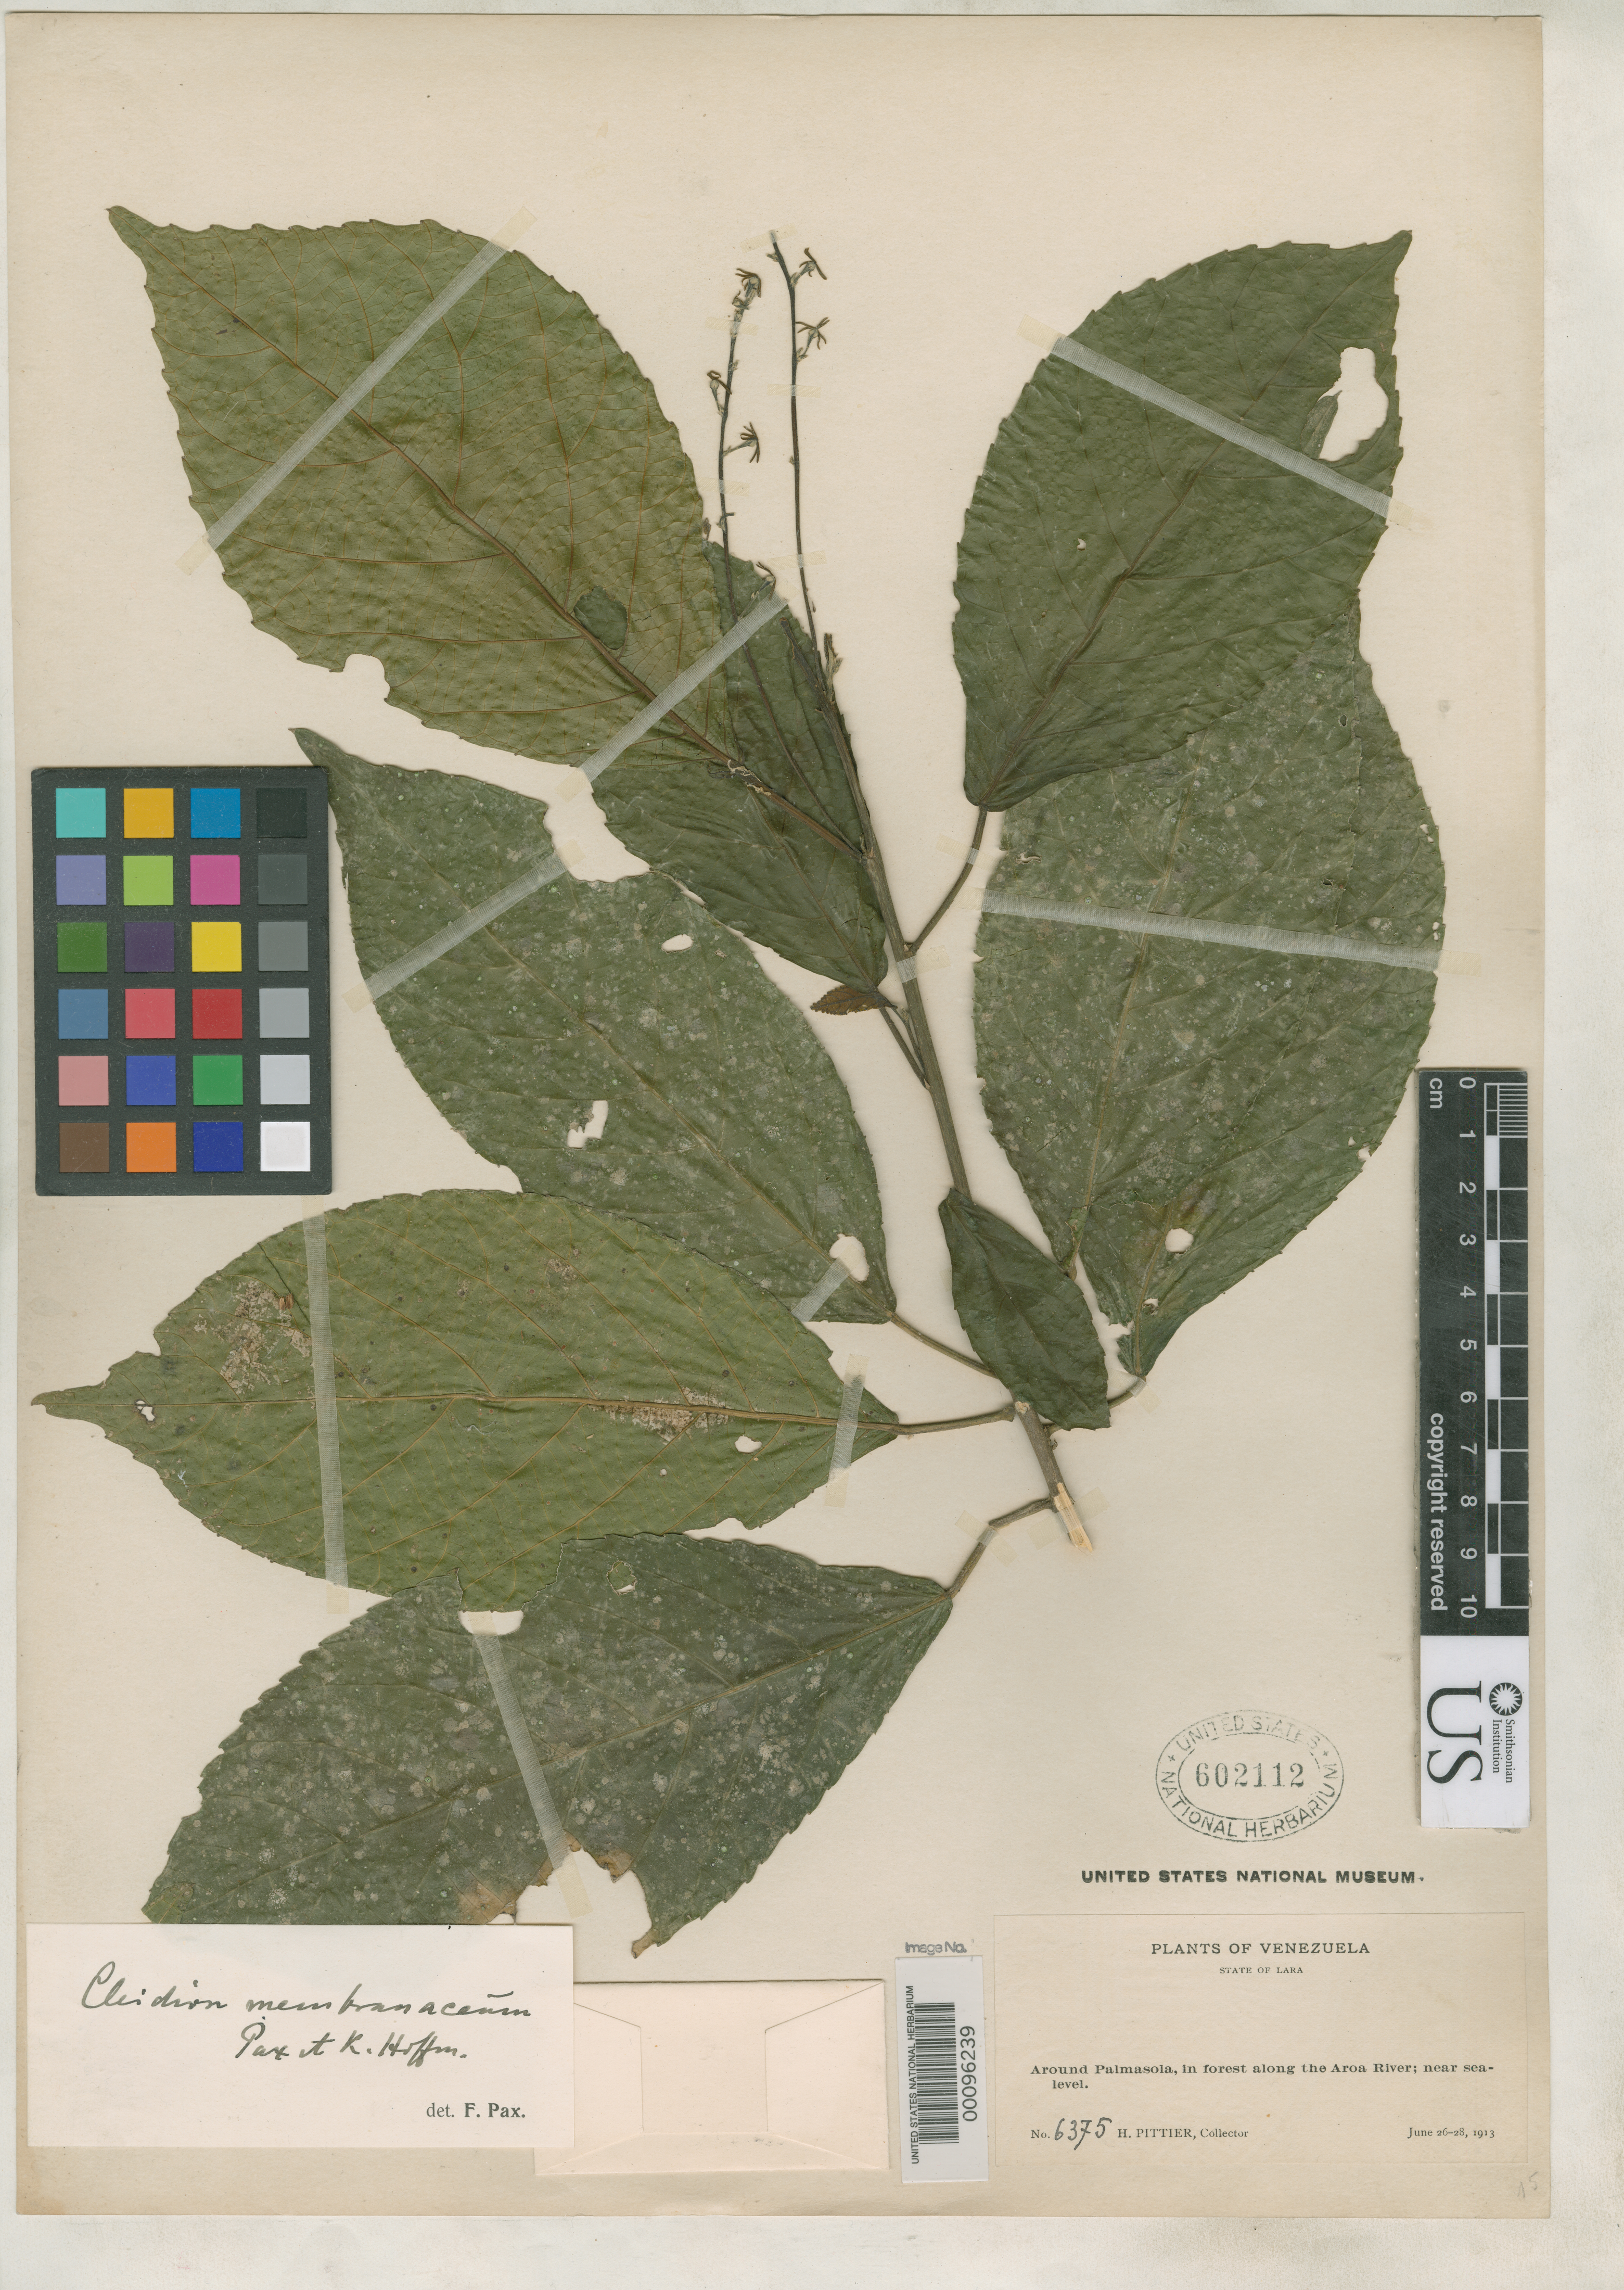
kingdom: Plantae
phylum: Tracheophyta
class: Magnoliopsida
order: Malpighiales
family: Euphorbiaceae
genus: Cleidion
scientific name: Cleidion membranaceaum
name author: Pax & K. Hoffm. in Engl.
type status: Type Collection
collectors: H. F. Pittier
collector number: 6375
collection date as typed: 26 Jun 1913 to 28 Jun 1913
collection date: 1913-06-26/1913-06-28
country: Venezuela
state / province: Lara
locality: Around Palmasola, forest along Aroa River.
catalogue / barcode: US 602112